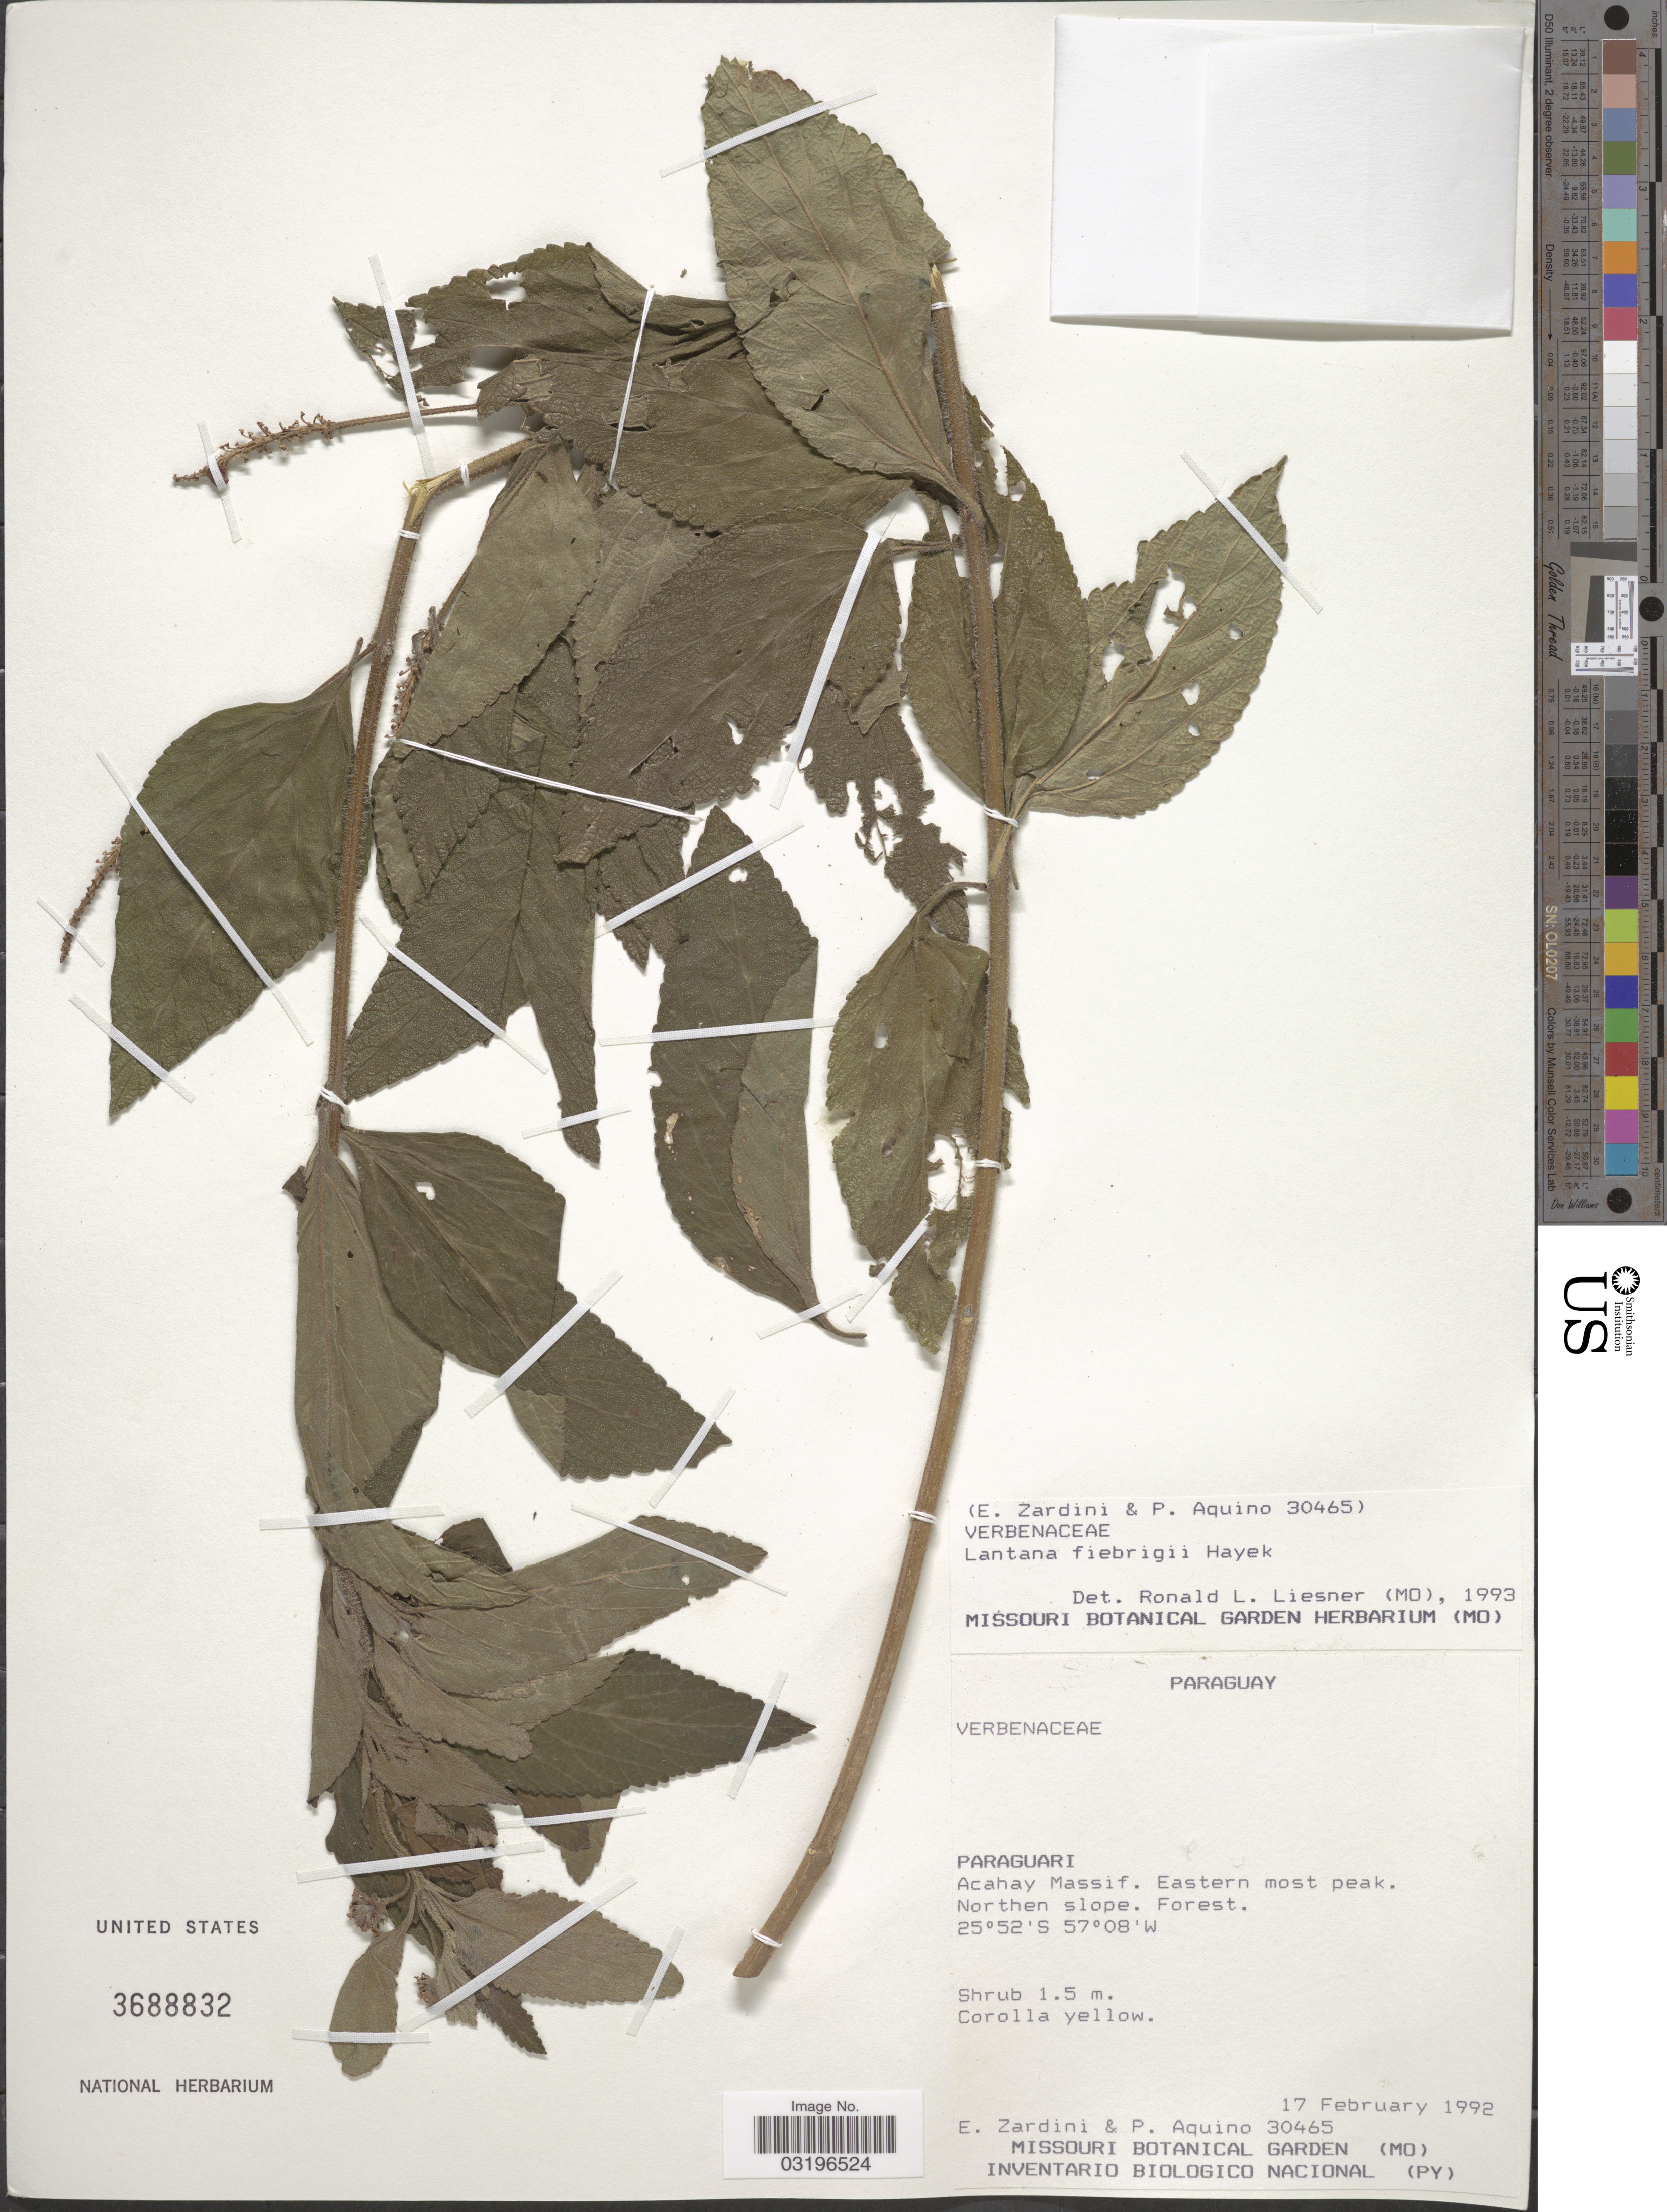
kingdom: Plantae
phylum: Tracheophyta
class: Magnoliopsida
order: Lamiales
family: Verbenaceae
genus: Lantana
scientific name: Lantana fiebrigii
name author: Hayek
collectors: E. Zardini & P. Aquino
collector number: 30465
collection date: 1992-02-17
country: Paraguay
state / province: Paraguari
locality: Acahay Massif. Eastern most peak. Northern slope.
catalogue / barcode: US 3688832